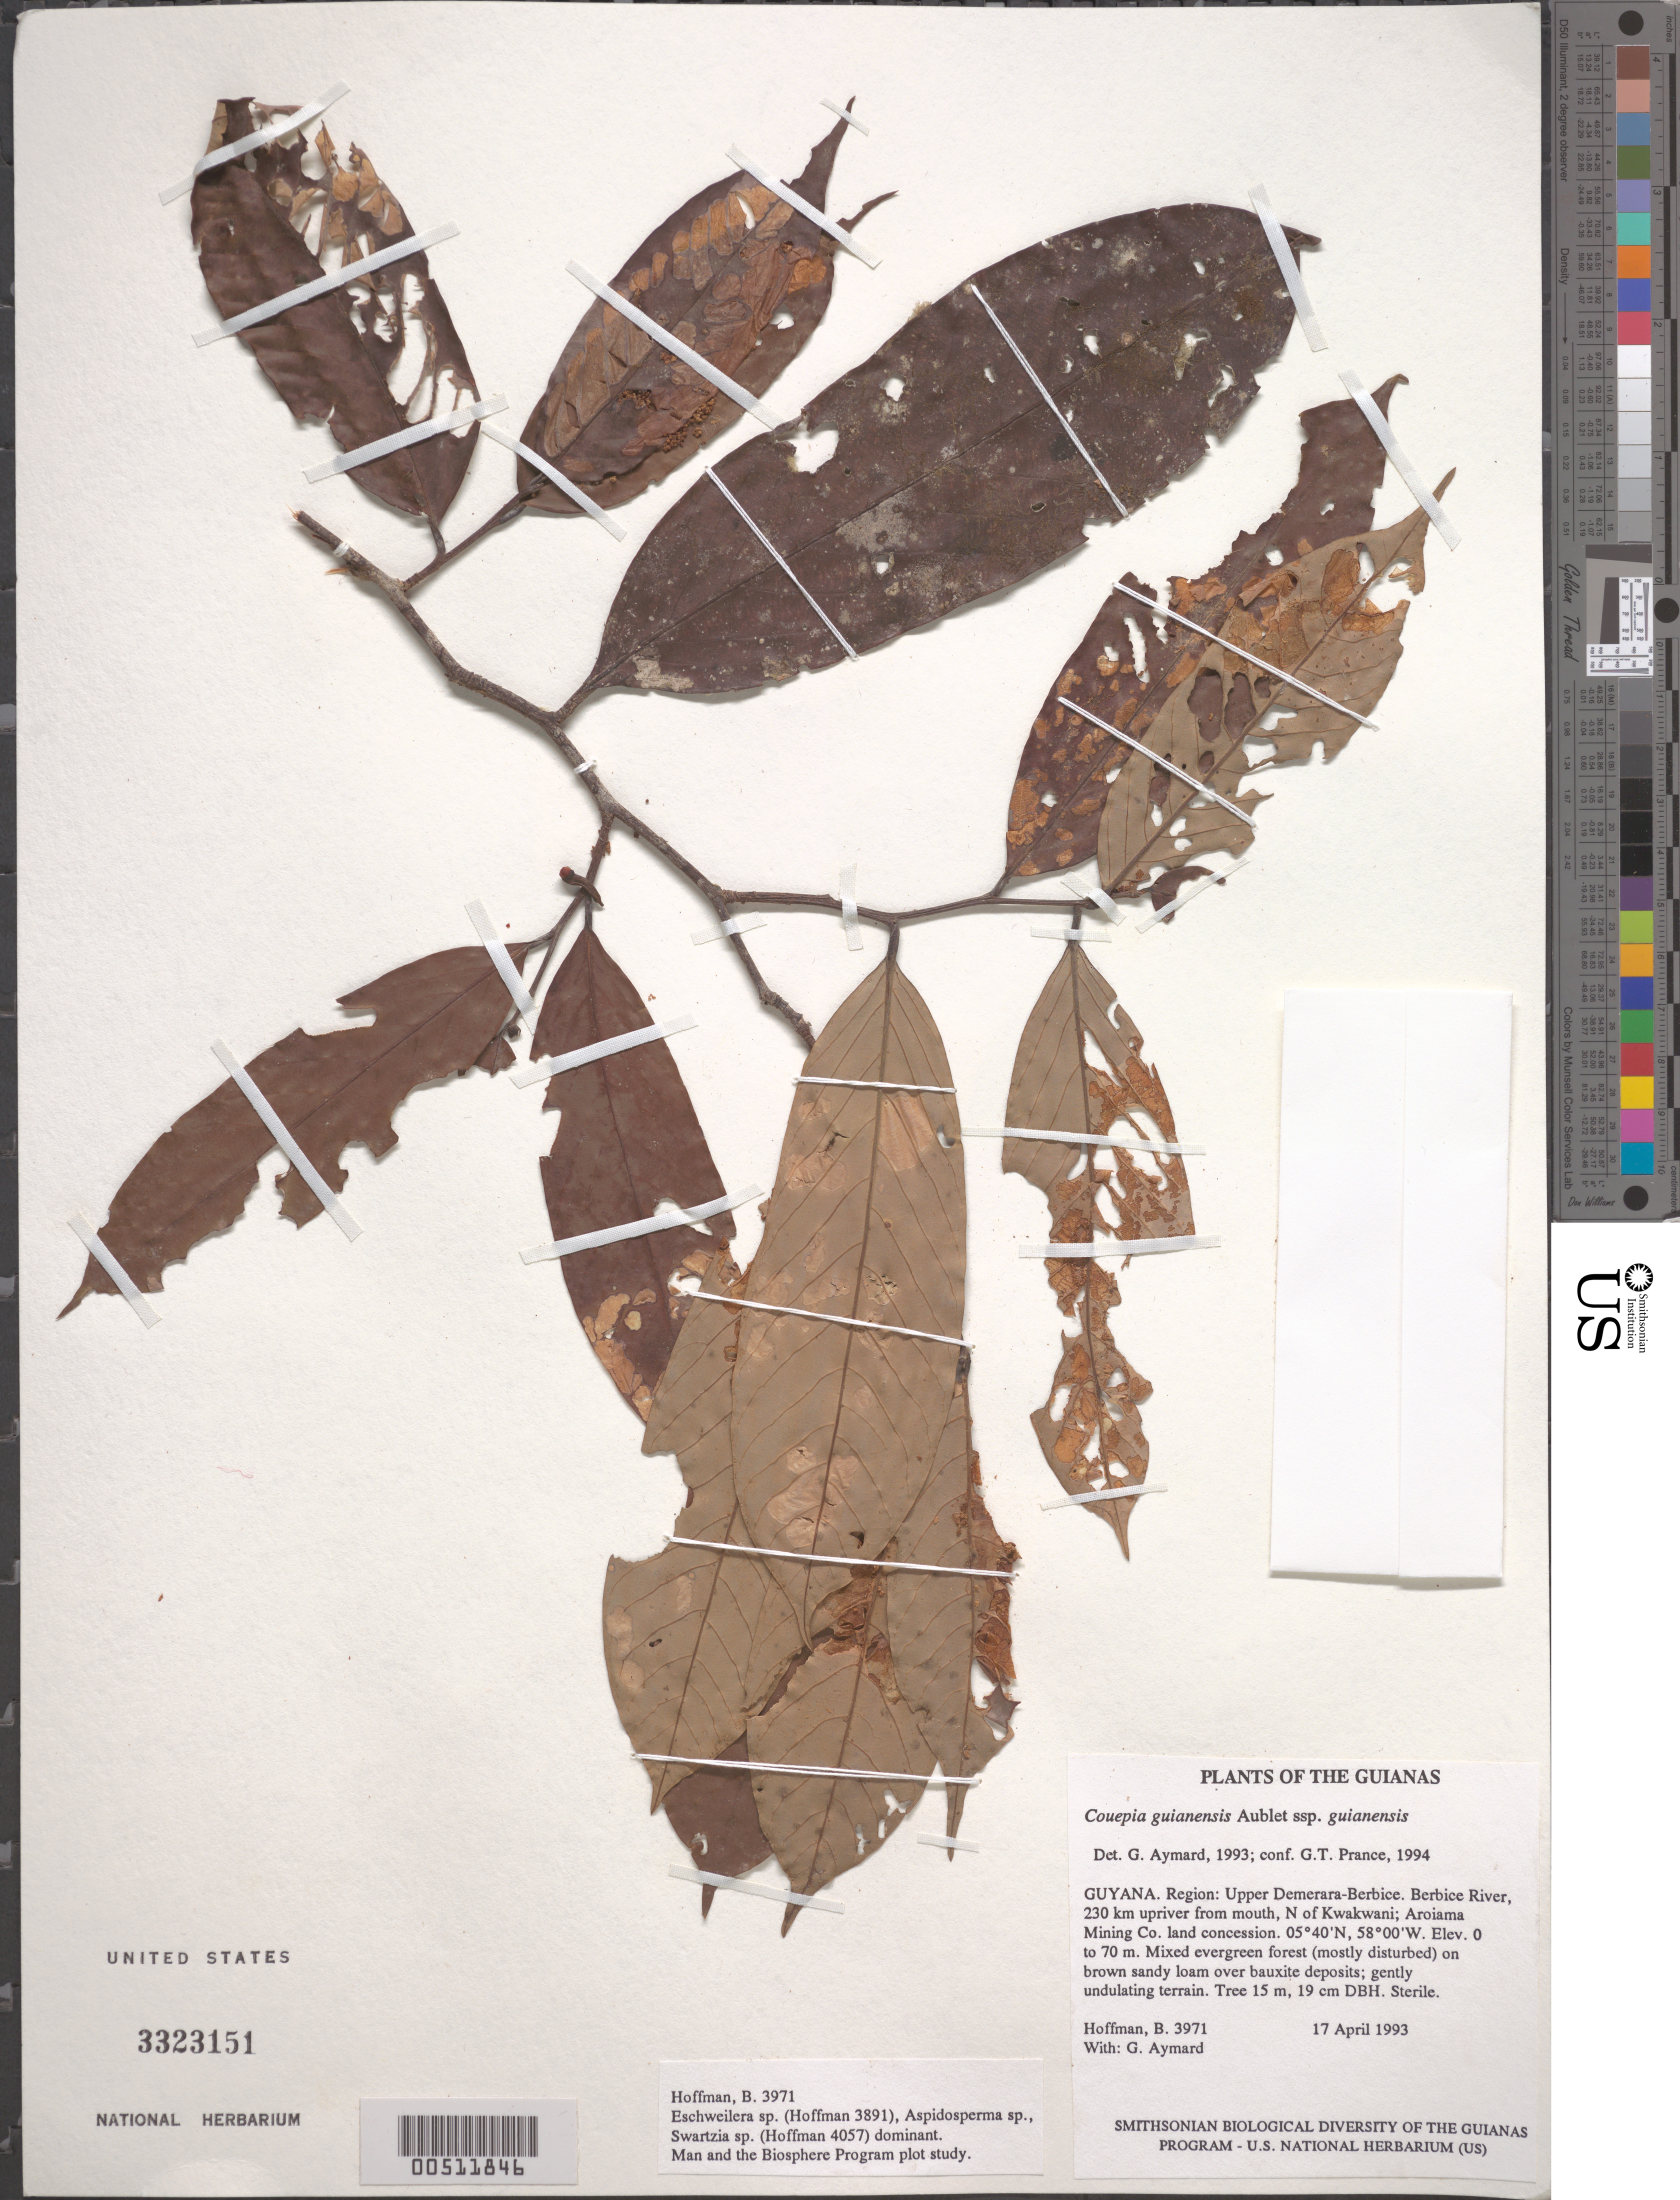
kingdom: Plantae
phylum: Tracheophyta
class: Magnoliopsida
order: Malpighiales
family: Chrysobalanaceae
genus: Couepia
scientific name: Couepia guianensis subsp. guianensis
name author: Aubl.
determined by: Prance, G. T.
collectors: B. Hoffman & G. A. Aymard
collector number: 3971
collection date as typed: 17 April 1993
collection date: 1993-04-17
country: Guyana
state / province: U. Demerara-Berbice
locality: Berbice River, 230 km upriver from mouth, N of Kwakwani; Aroiama Mining Co. land concession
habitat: Mixed evergreen forest (mostly disturbed) on brown sandy loam over bauxite deposits; gently undulating terrain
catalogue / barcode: US 3323151